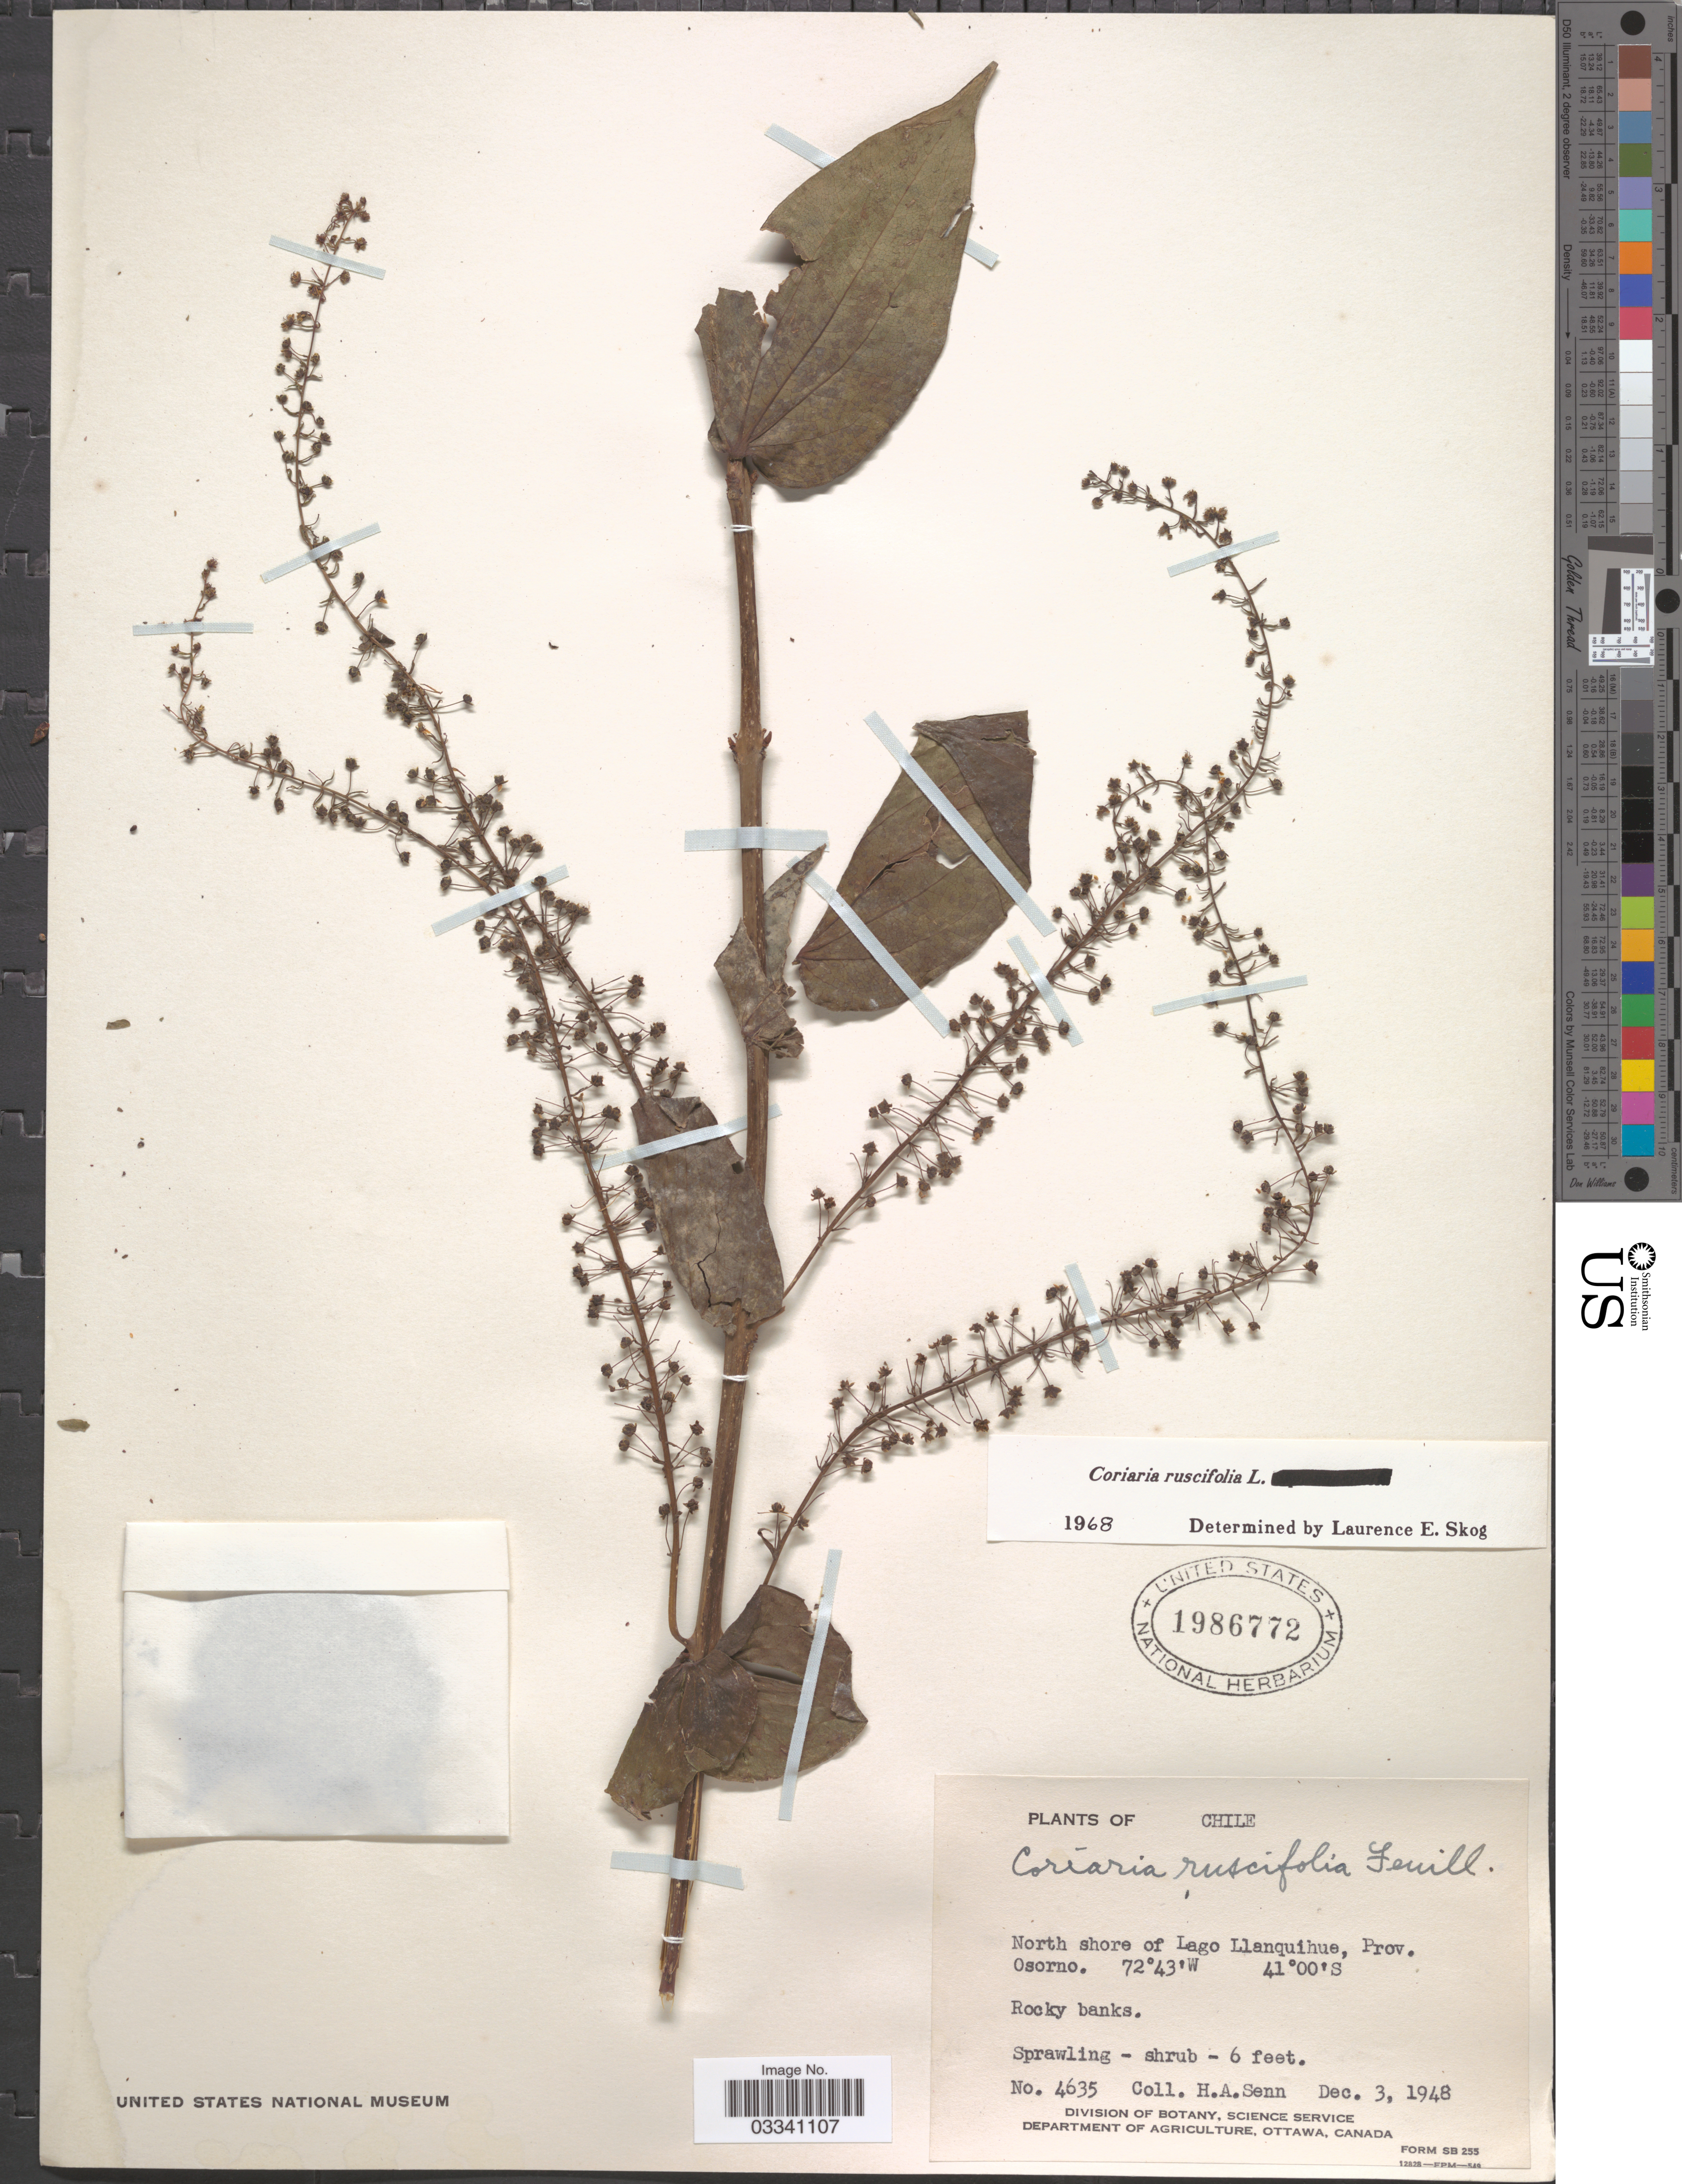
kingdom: Plantae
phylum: Tracheophyta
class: Magnoliopsida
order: Cucurbitales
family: Coriariaceae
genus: Coriaria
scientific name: Coriaria ruscifolia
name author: L.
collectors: H. Senn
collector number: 4635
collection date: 1948-12-03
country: Chile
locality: North shore of Lago Llanquiche, Prov. Osorno.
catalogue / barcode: US 1986772